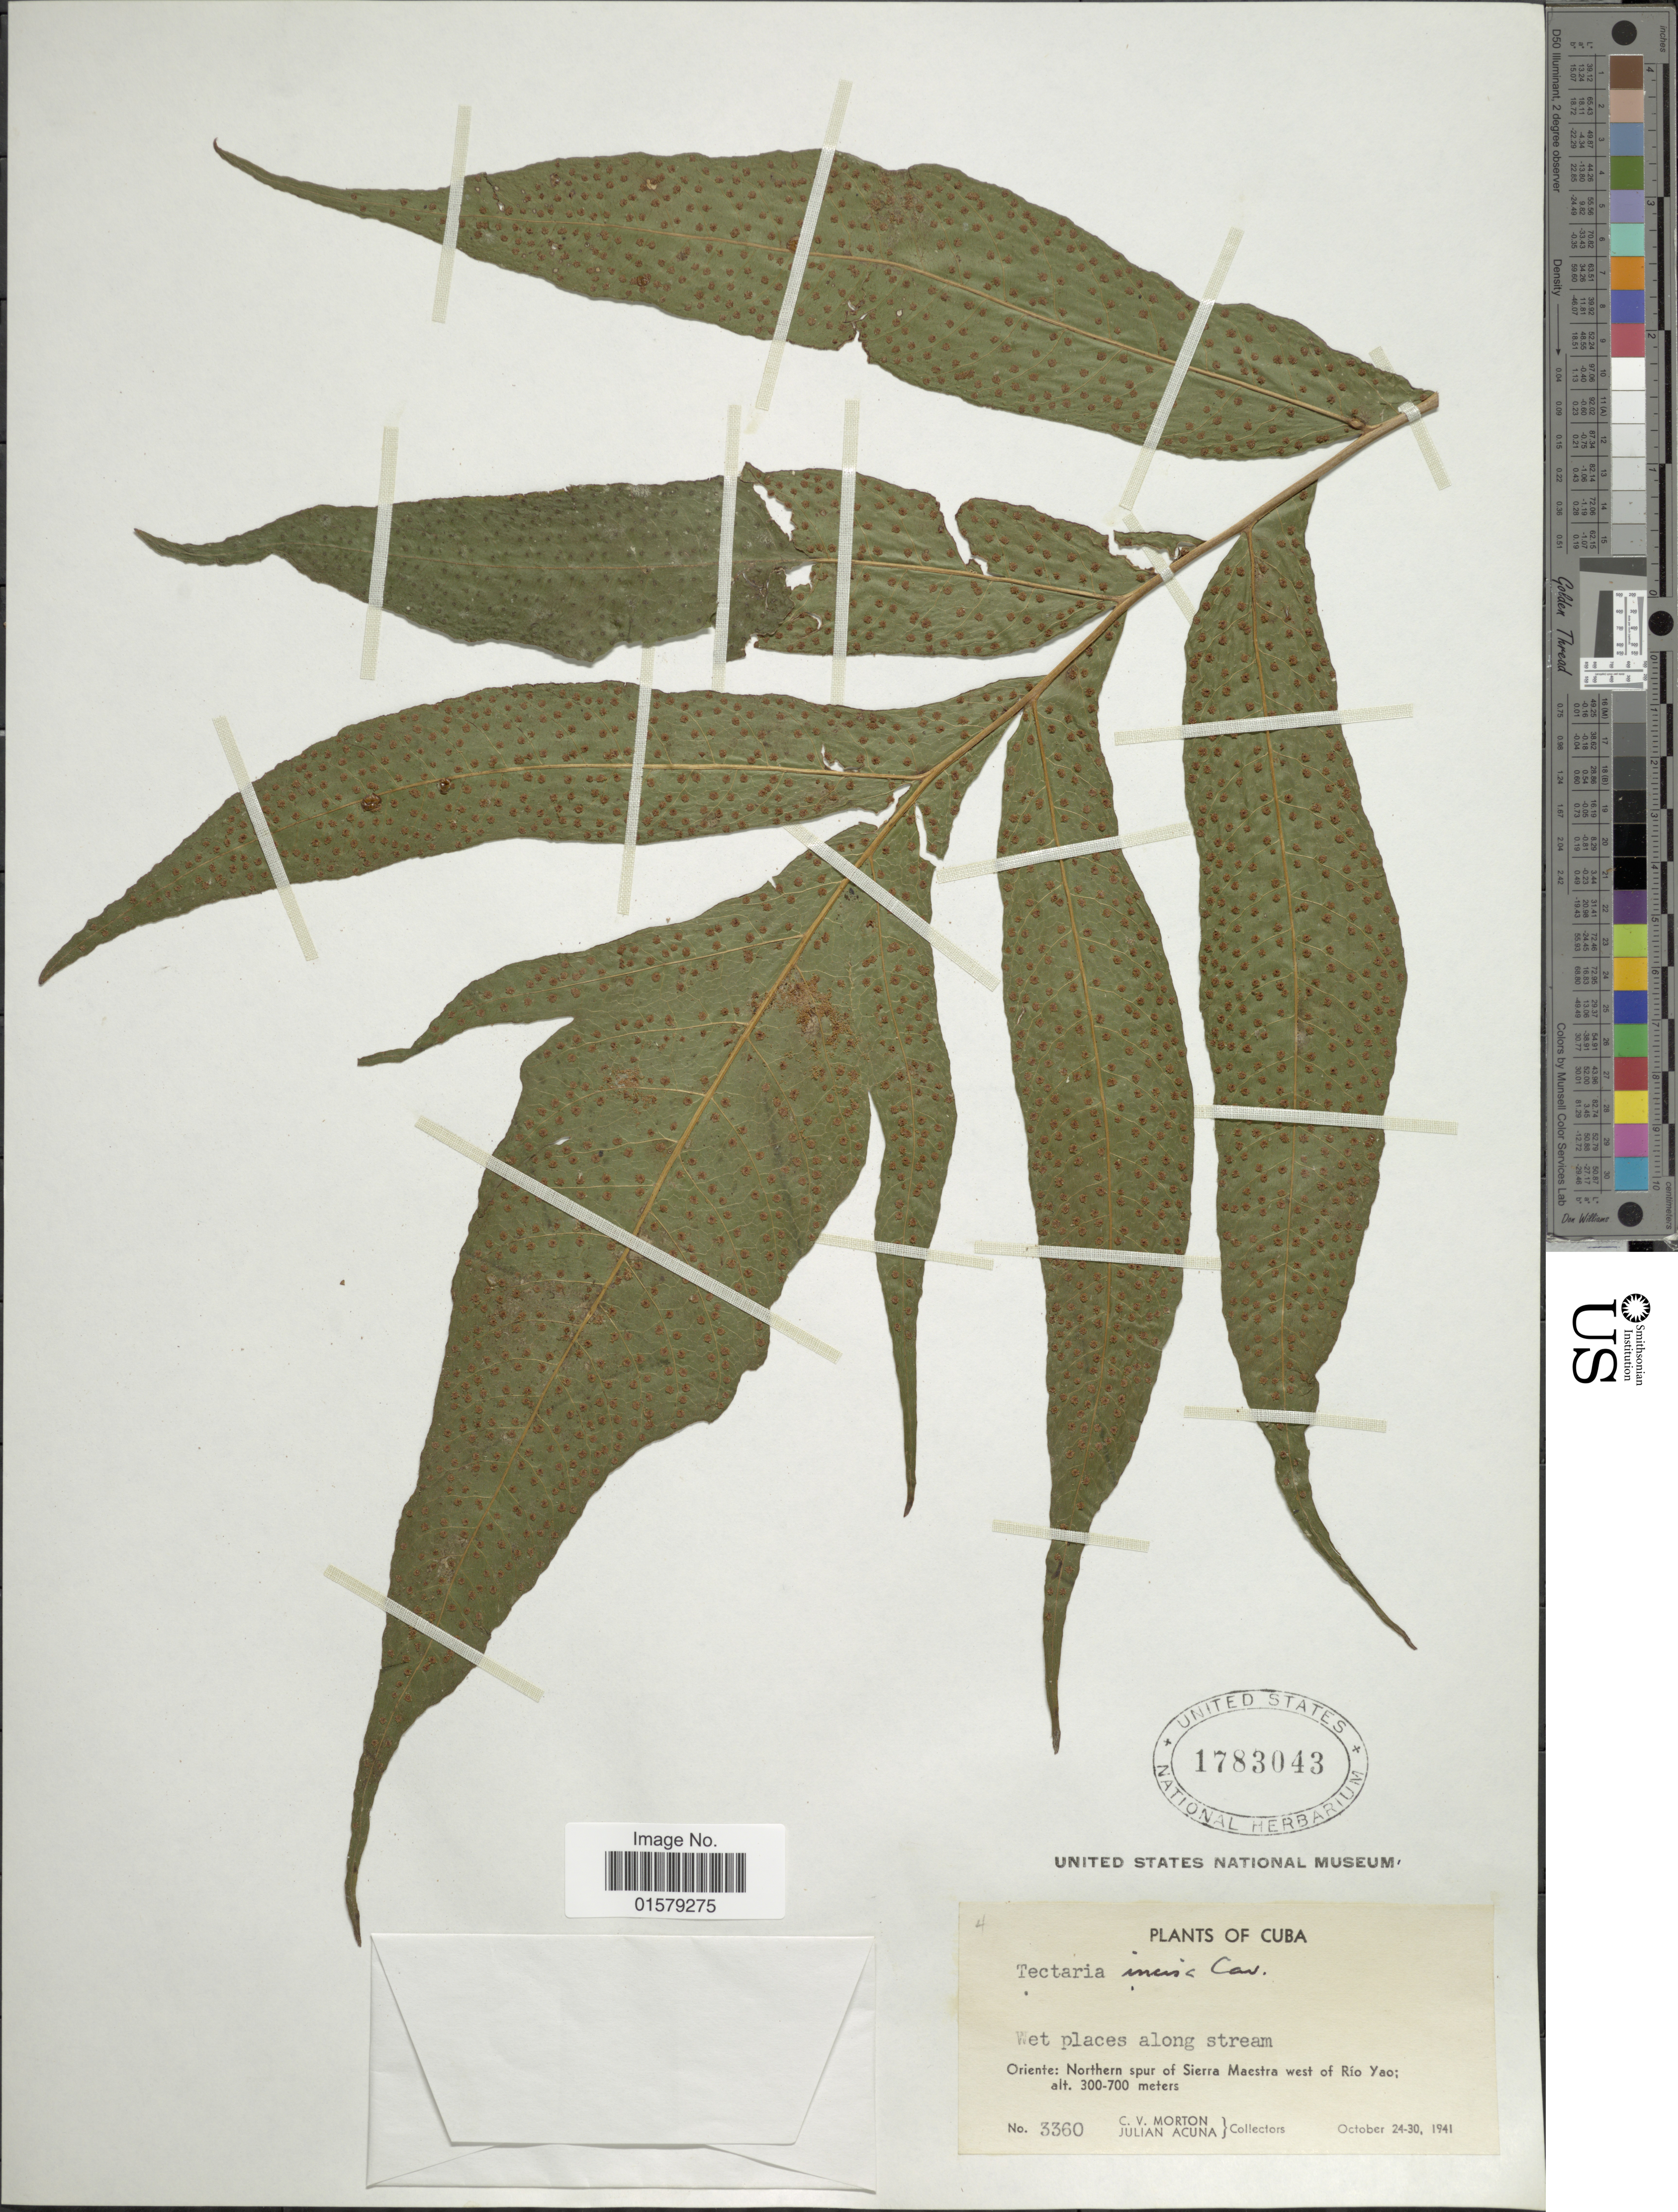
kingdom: Plantae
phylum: Tracheophyta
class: Polypodiopsida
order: Polypodiales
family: Tectariaceae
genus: Tectaria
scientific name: Tectaria incisa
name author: Cav.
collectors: C. V. Morton & J. B. Acuña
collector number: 3360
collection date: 1941-10-24/1941-10-30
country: Cuba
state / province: Oriente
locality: Wet places along stream, northern spur of Sierra Maestra west of Rio Yao.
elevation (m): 300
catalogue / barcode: US 1783043